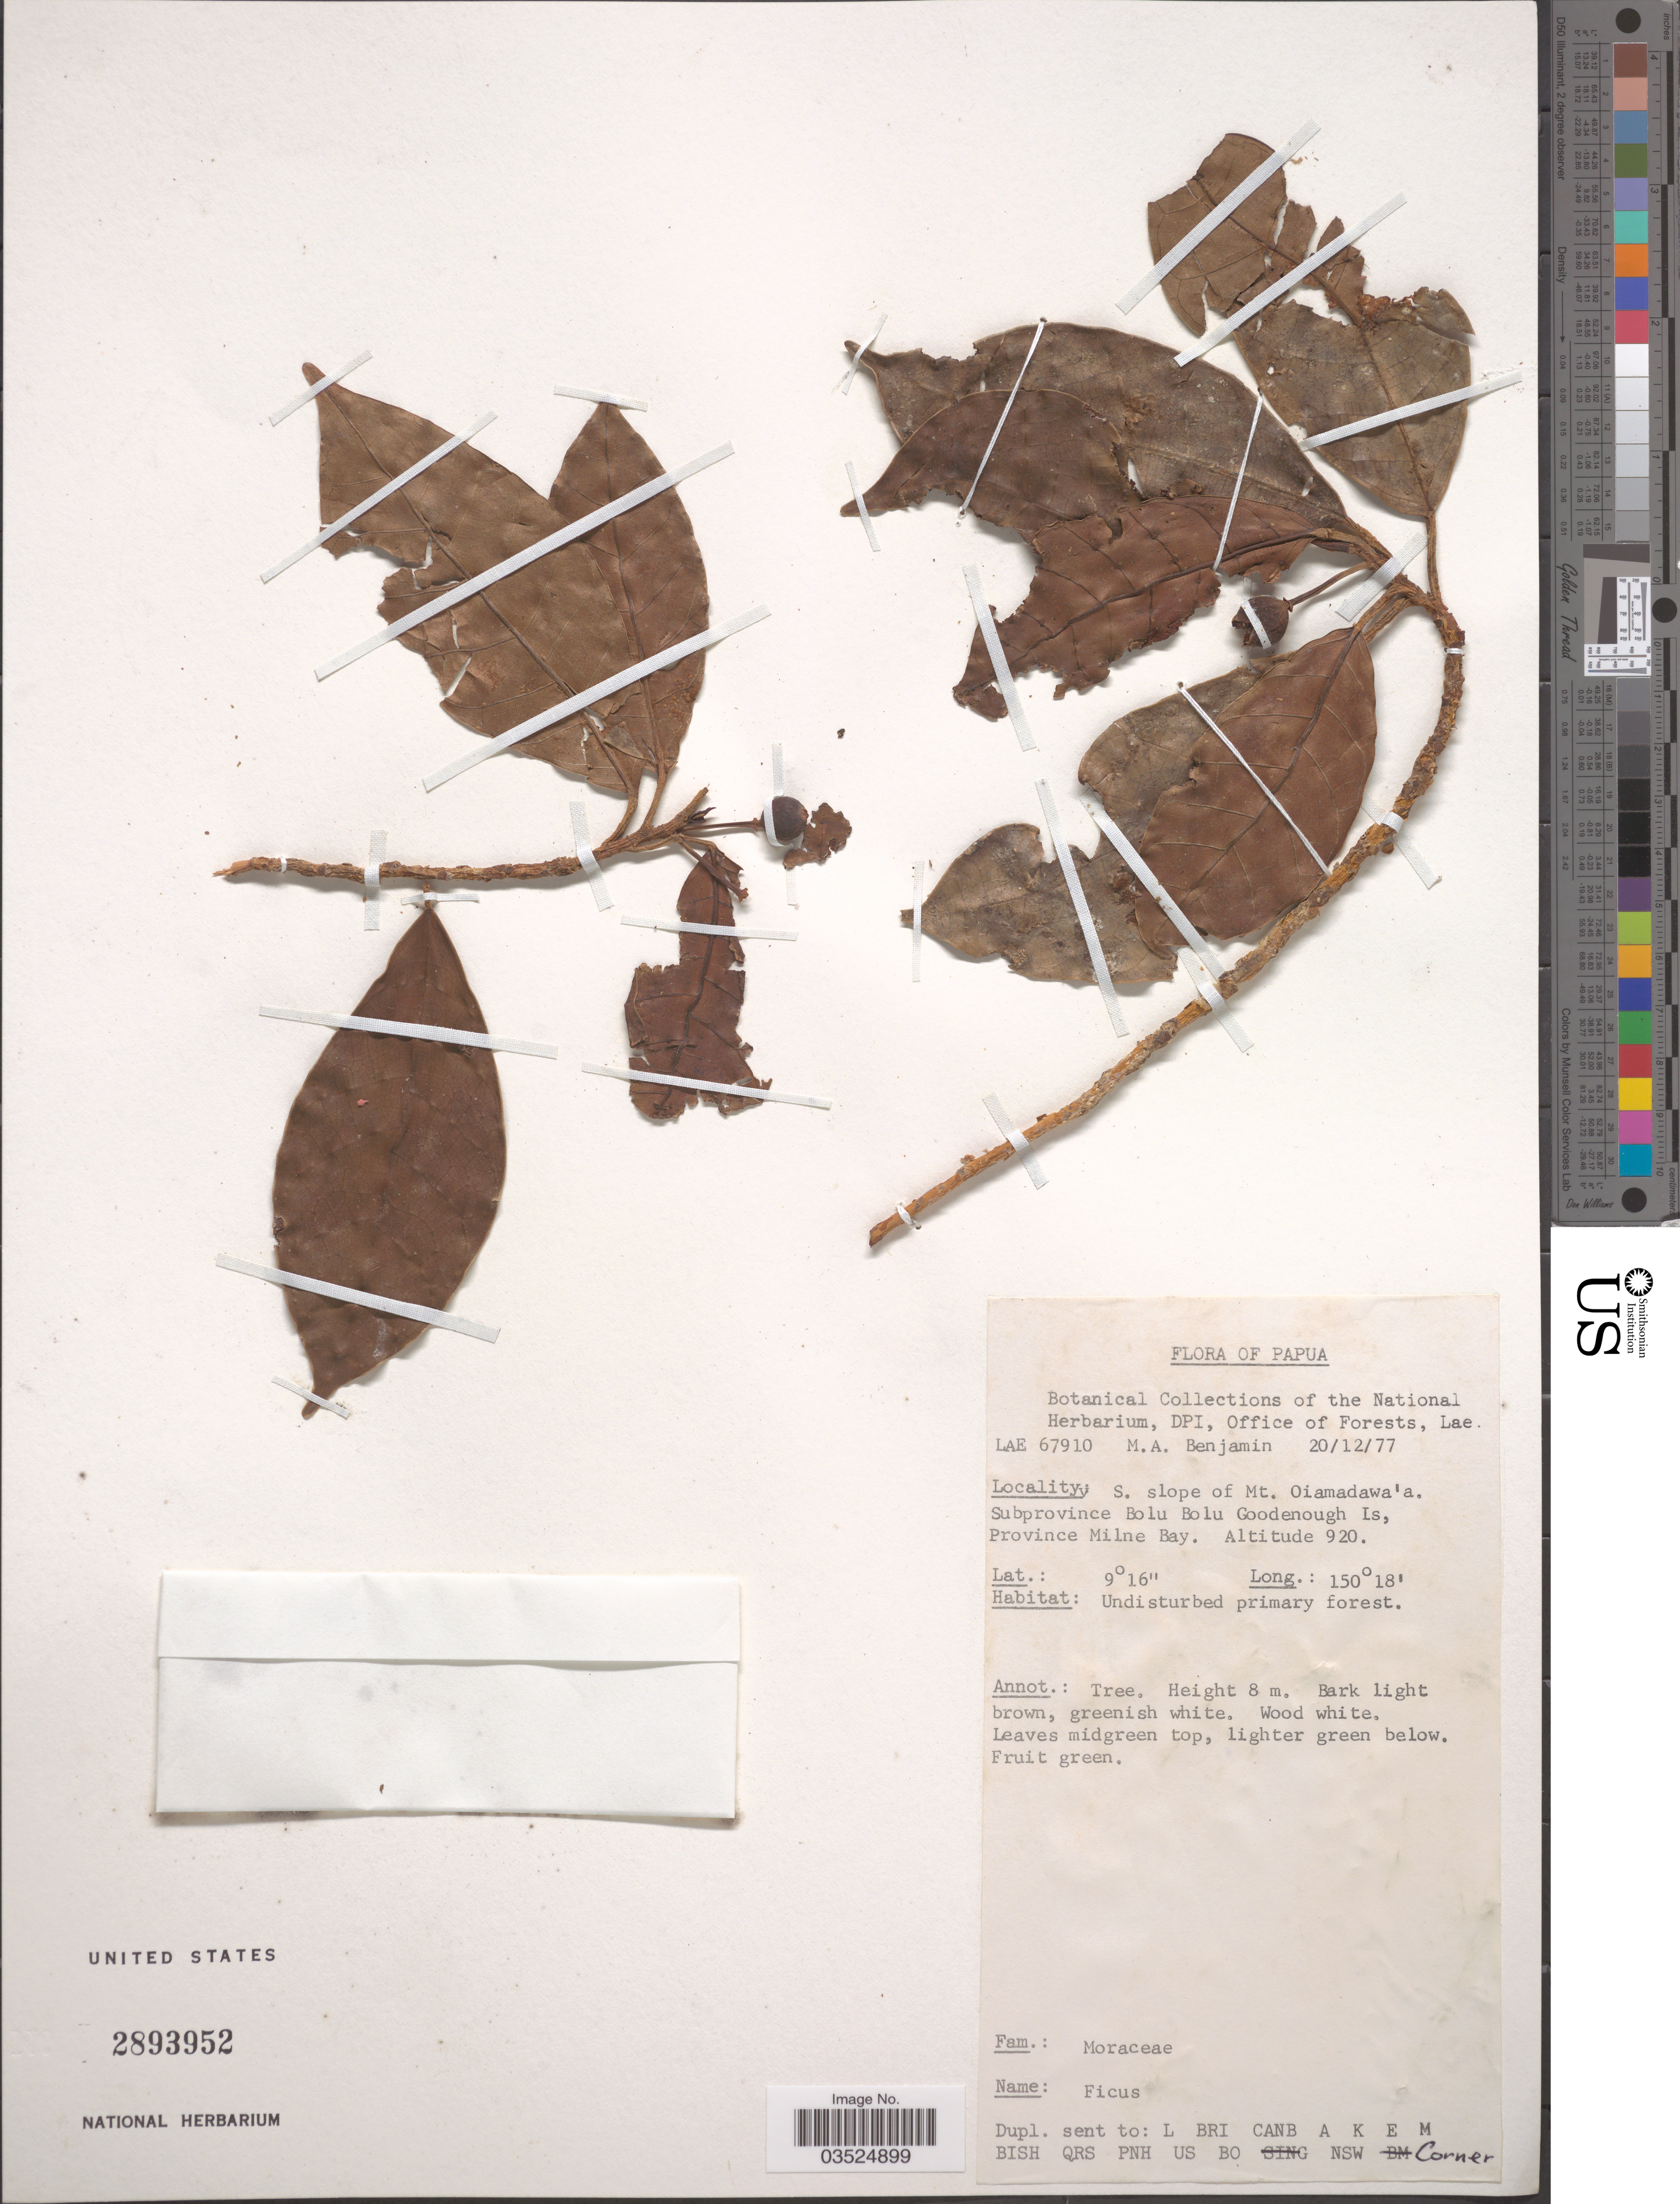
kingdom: Plantae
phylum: Tracheophyta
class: Magnoliopsida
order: Rosales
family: Moraceae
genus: Ficus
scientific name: Ficus sp.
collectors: M. Benjamin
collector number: LAE67910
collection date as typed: Transcribed d/m/y: 20/12/77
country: Papua New Guinea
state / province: Milne Bay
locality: Papua. S. slope of Mt. Oiamadawa'a. Subprovince Bolu Bolu Goodenough Is.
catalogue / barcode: US 2893952